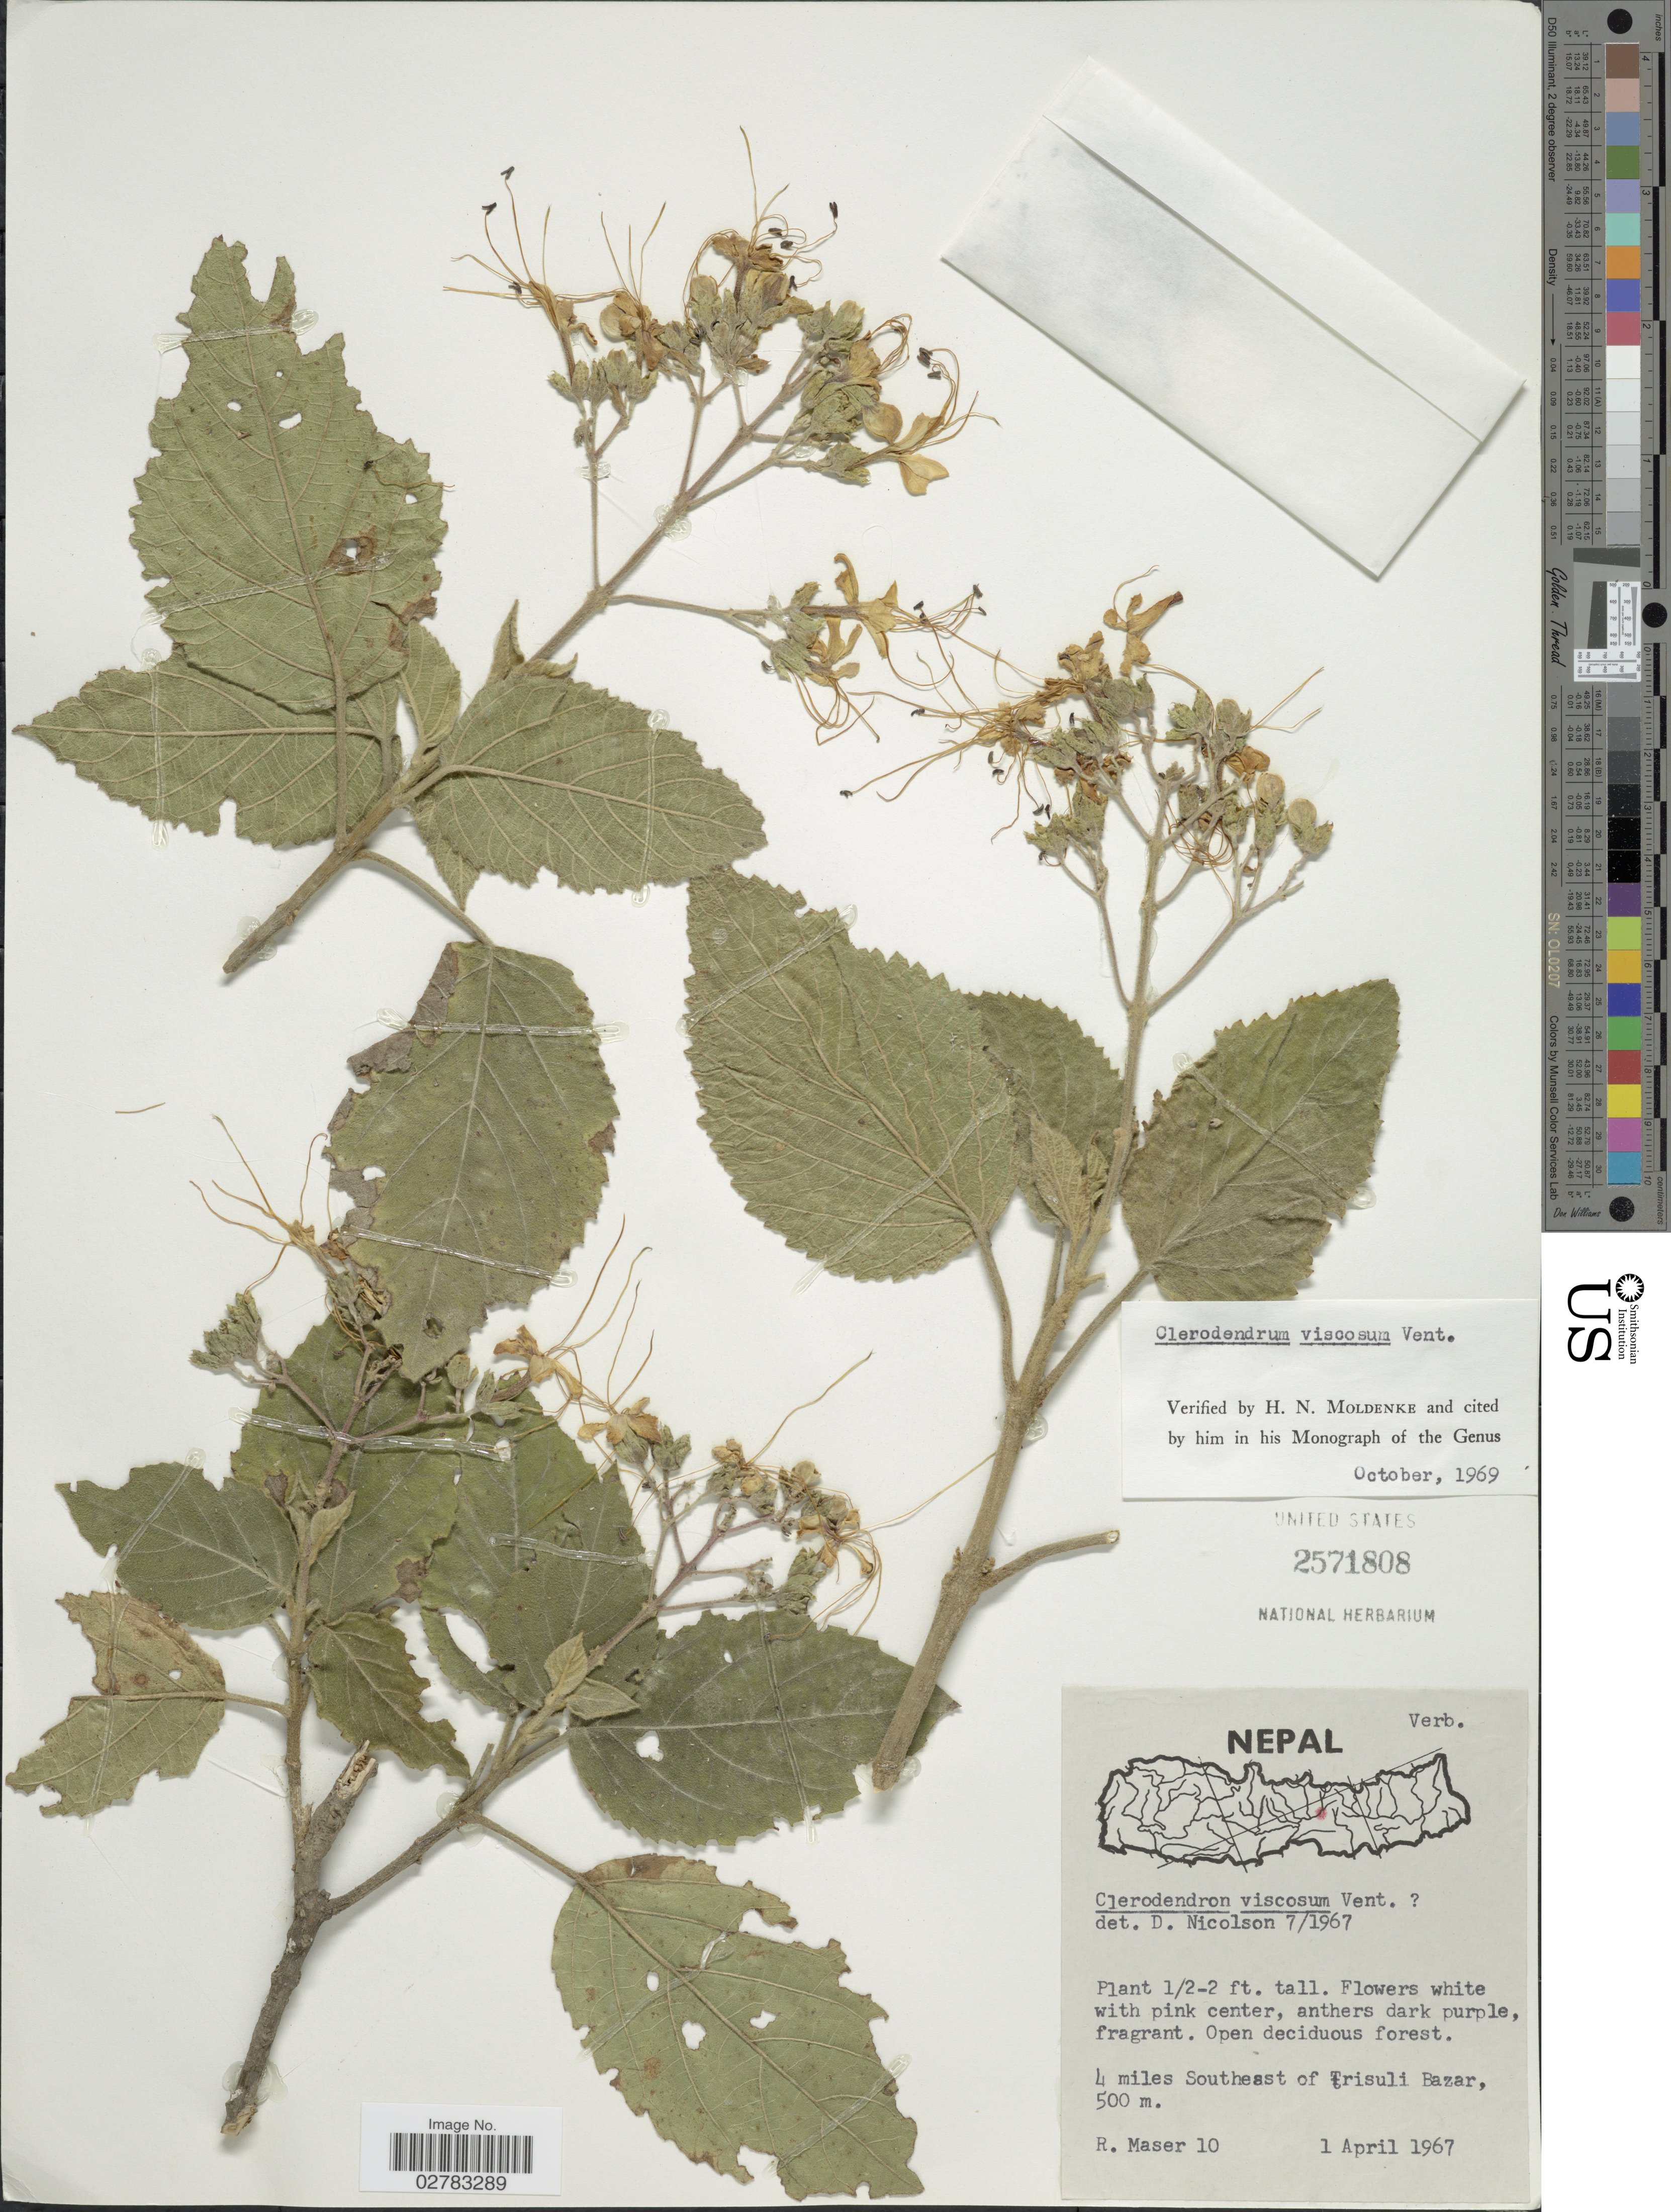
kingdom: Plantae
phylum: Tracheophyta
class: Magnoliopsida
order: Lamiales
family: Lamiaceae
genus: Clerodendrum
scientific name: Clerodendrum viscosum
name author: Vent.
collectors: R. Maser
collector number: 10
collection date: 1967-04-01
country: Nepal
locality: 4 miles Southeast of Trisuli Bazar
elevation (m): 500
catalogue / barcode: US 2571808